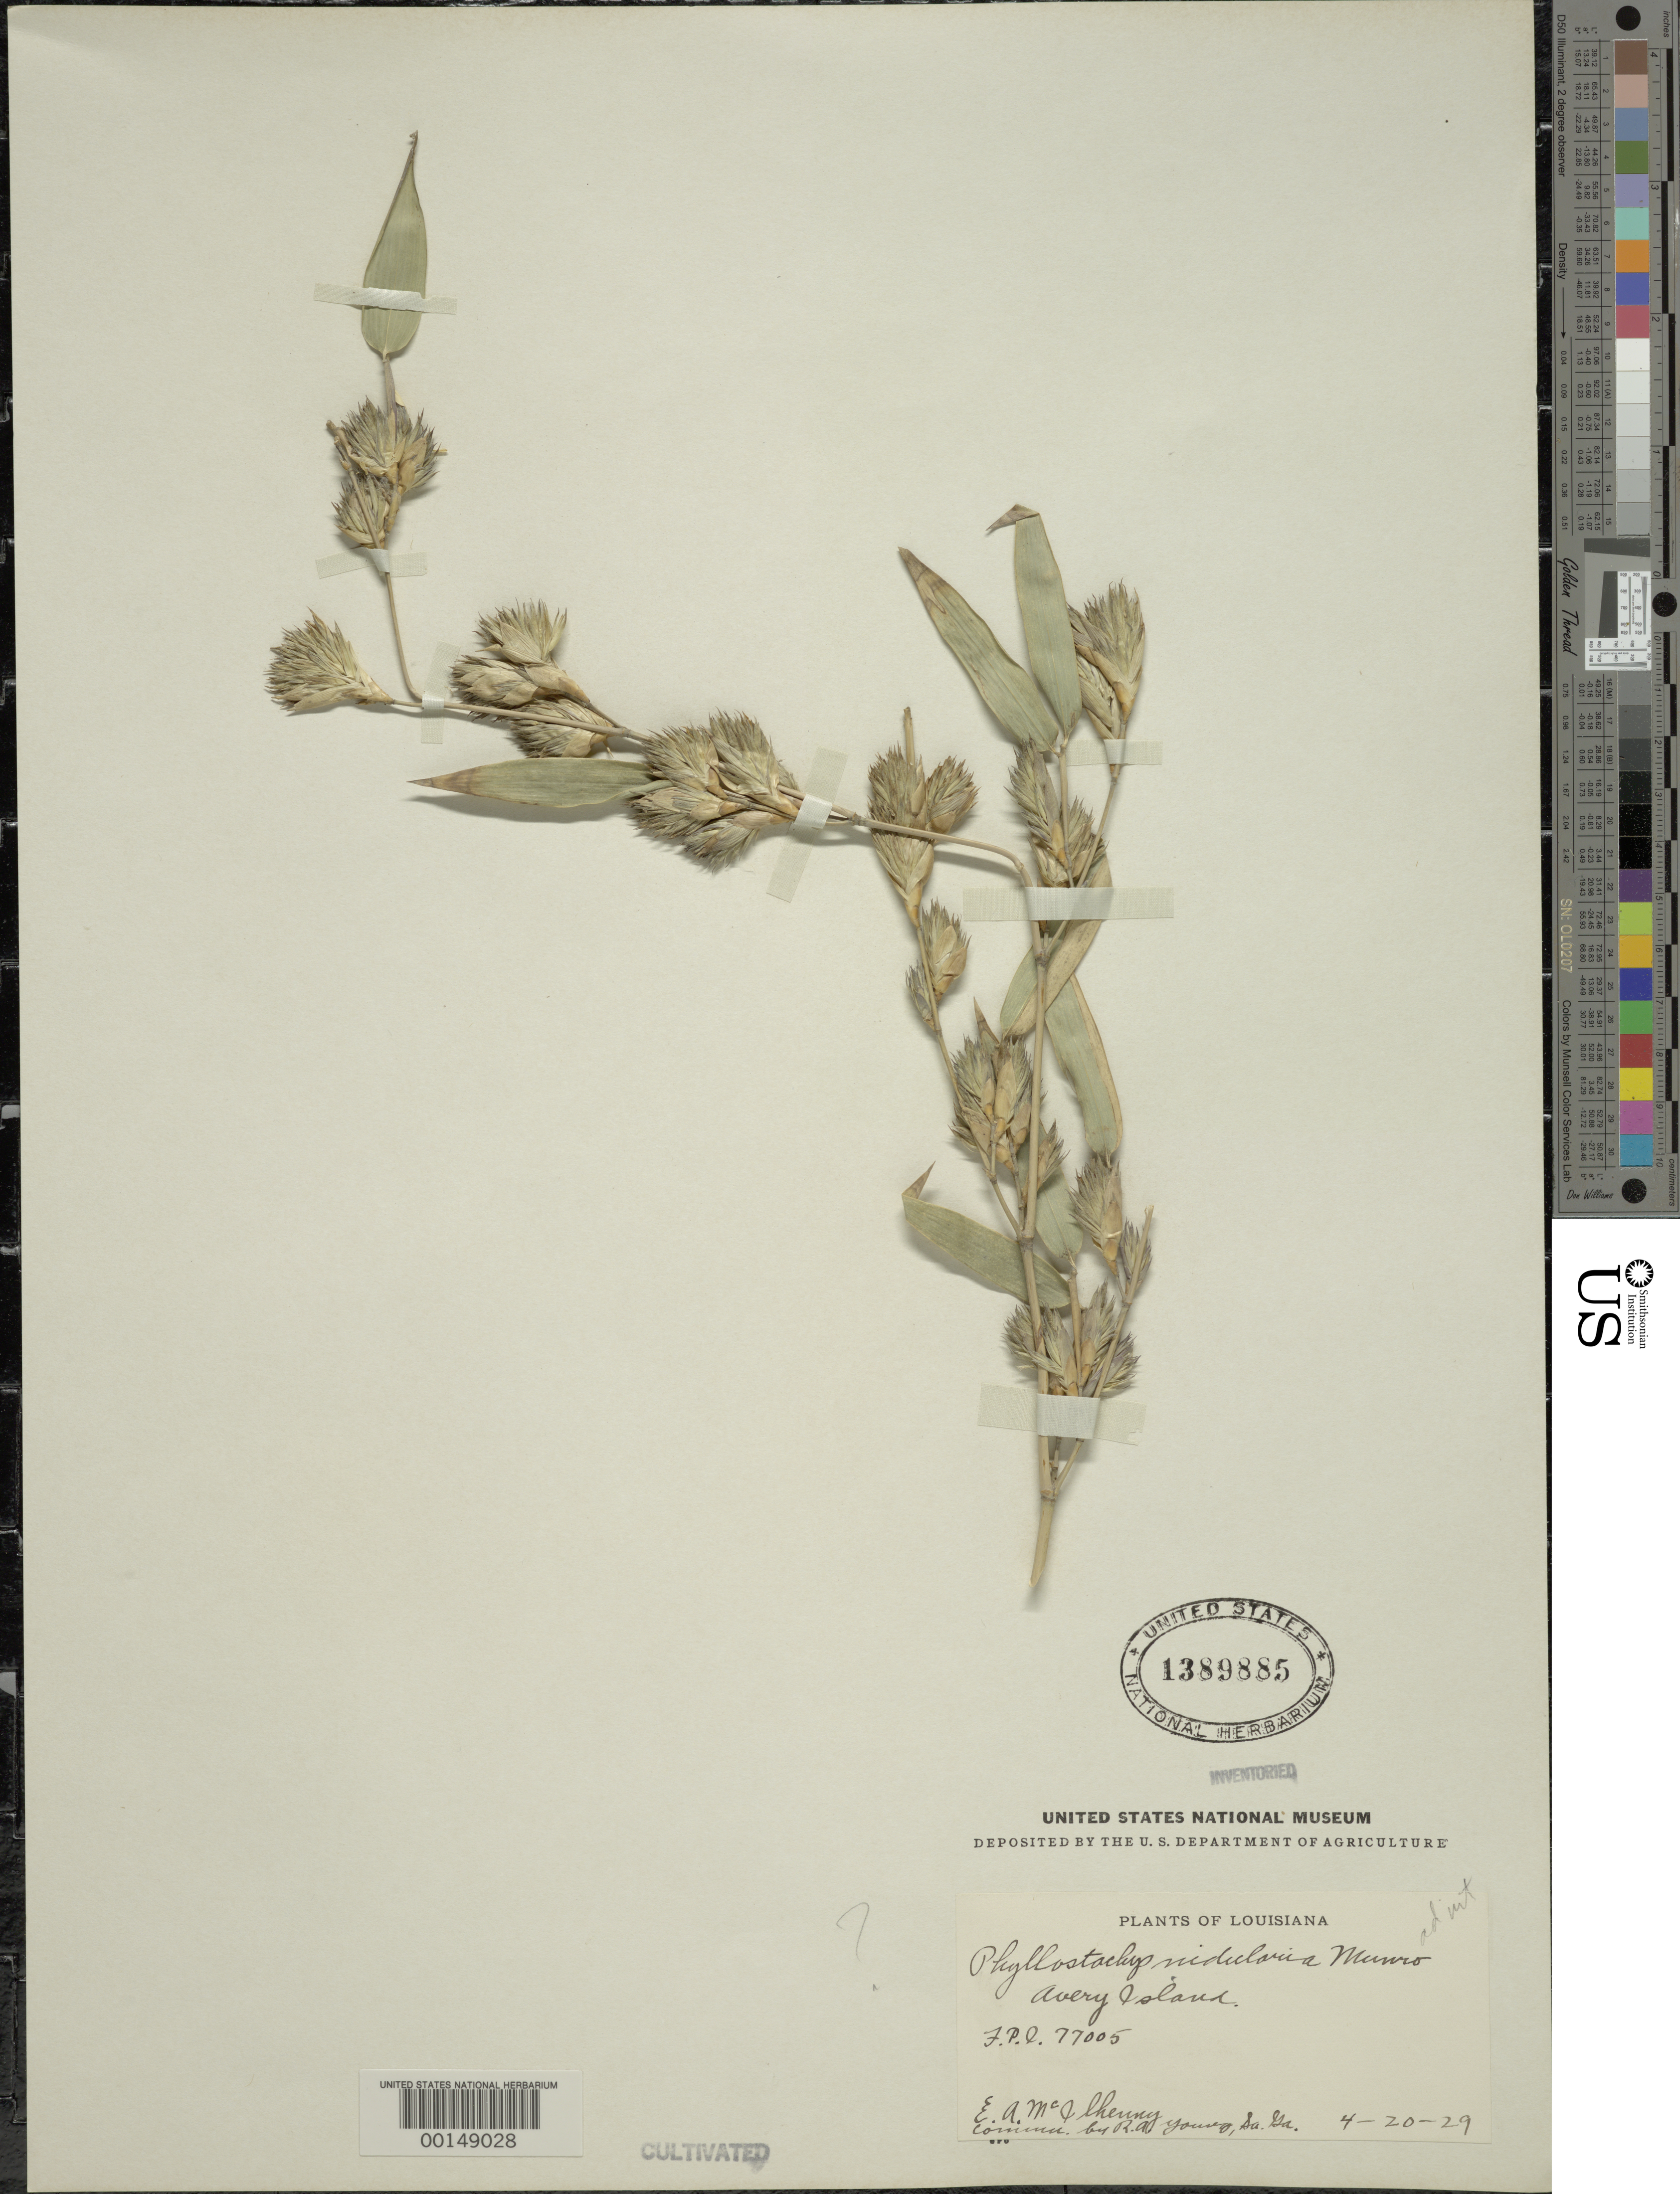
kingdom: Plantae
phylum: Tracheophyta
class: Liliopsida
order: Poales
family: Poaceae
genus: Phyllostachys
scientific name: Phyllostachys nidularia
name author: Munro ex Fenzi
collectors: A. McIlhenny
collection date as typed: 20 Apr 1929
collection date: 1929-04-20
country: United States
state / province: Louisiana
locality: Avery island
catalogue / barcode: US 1389885